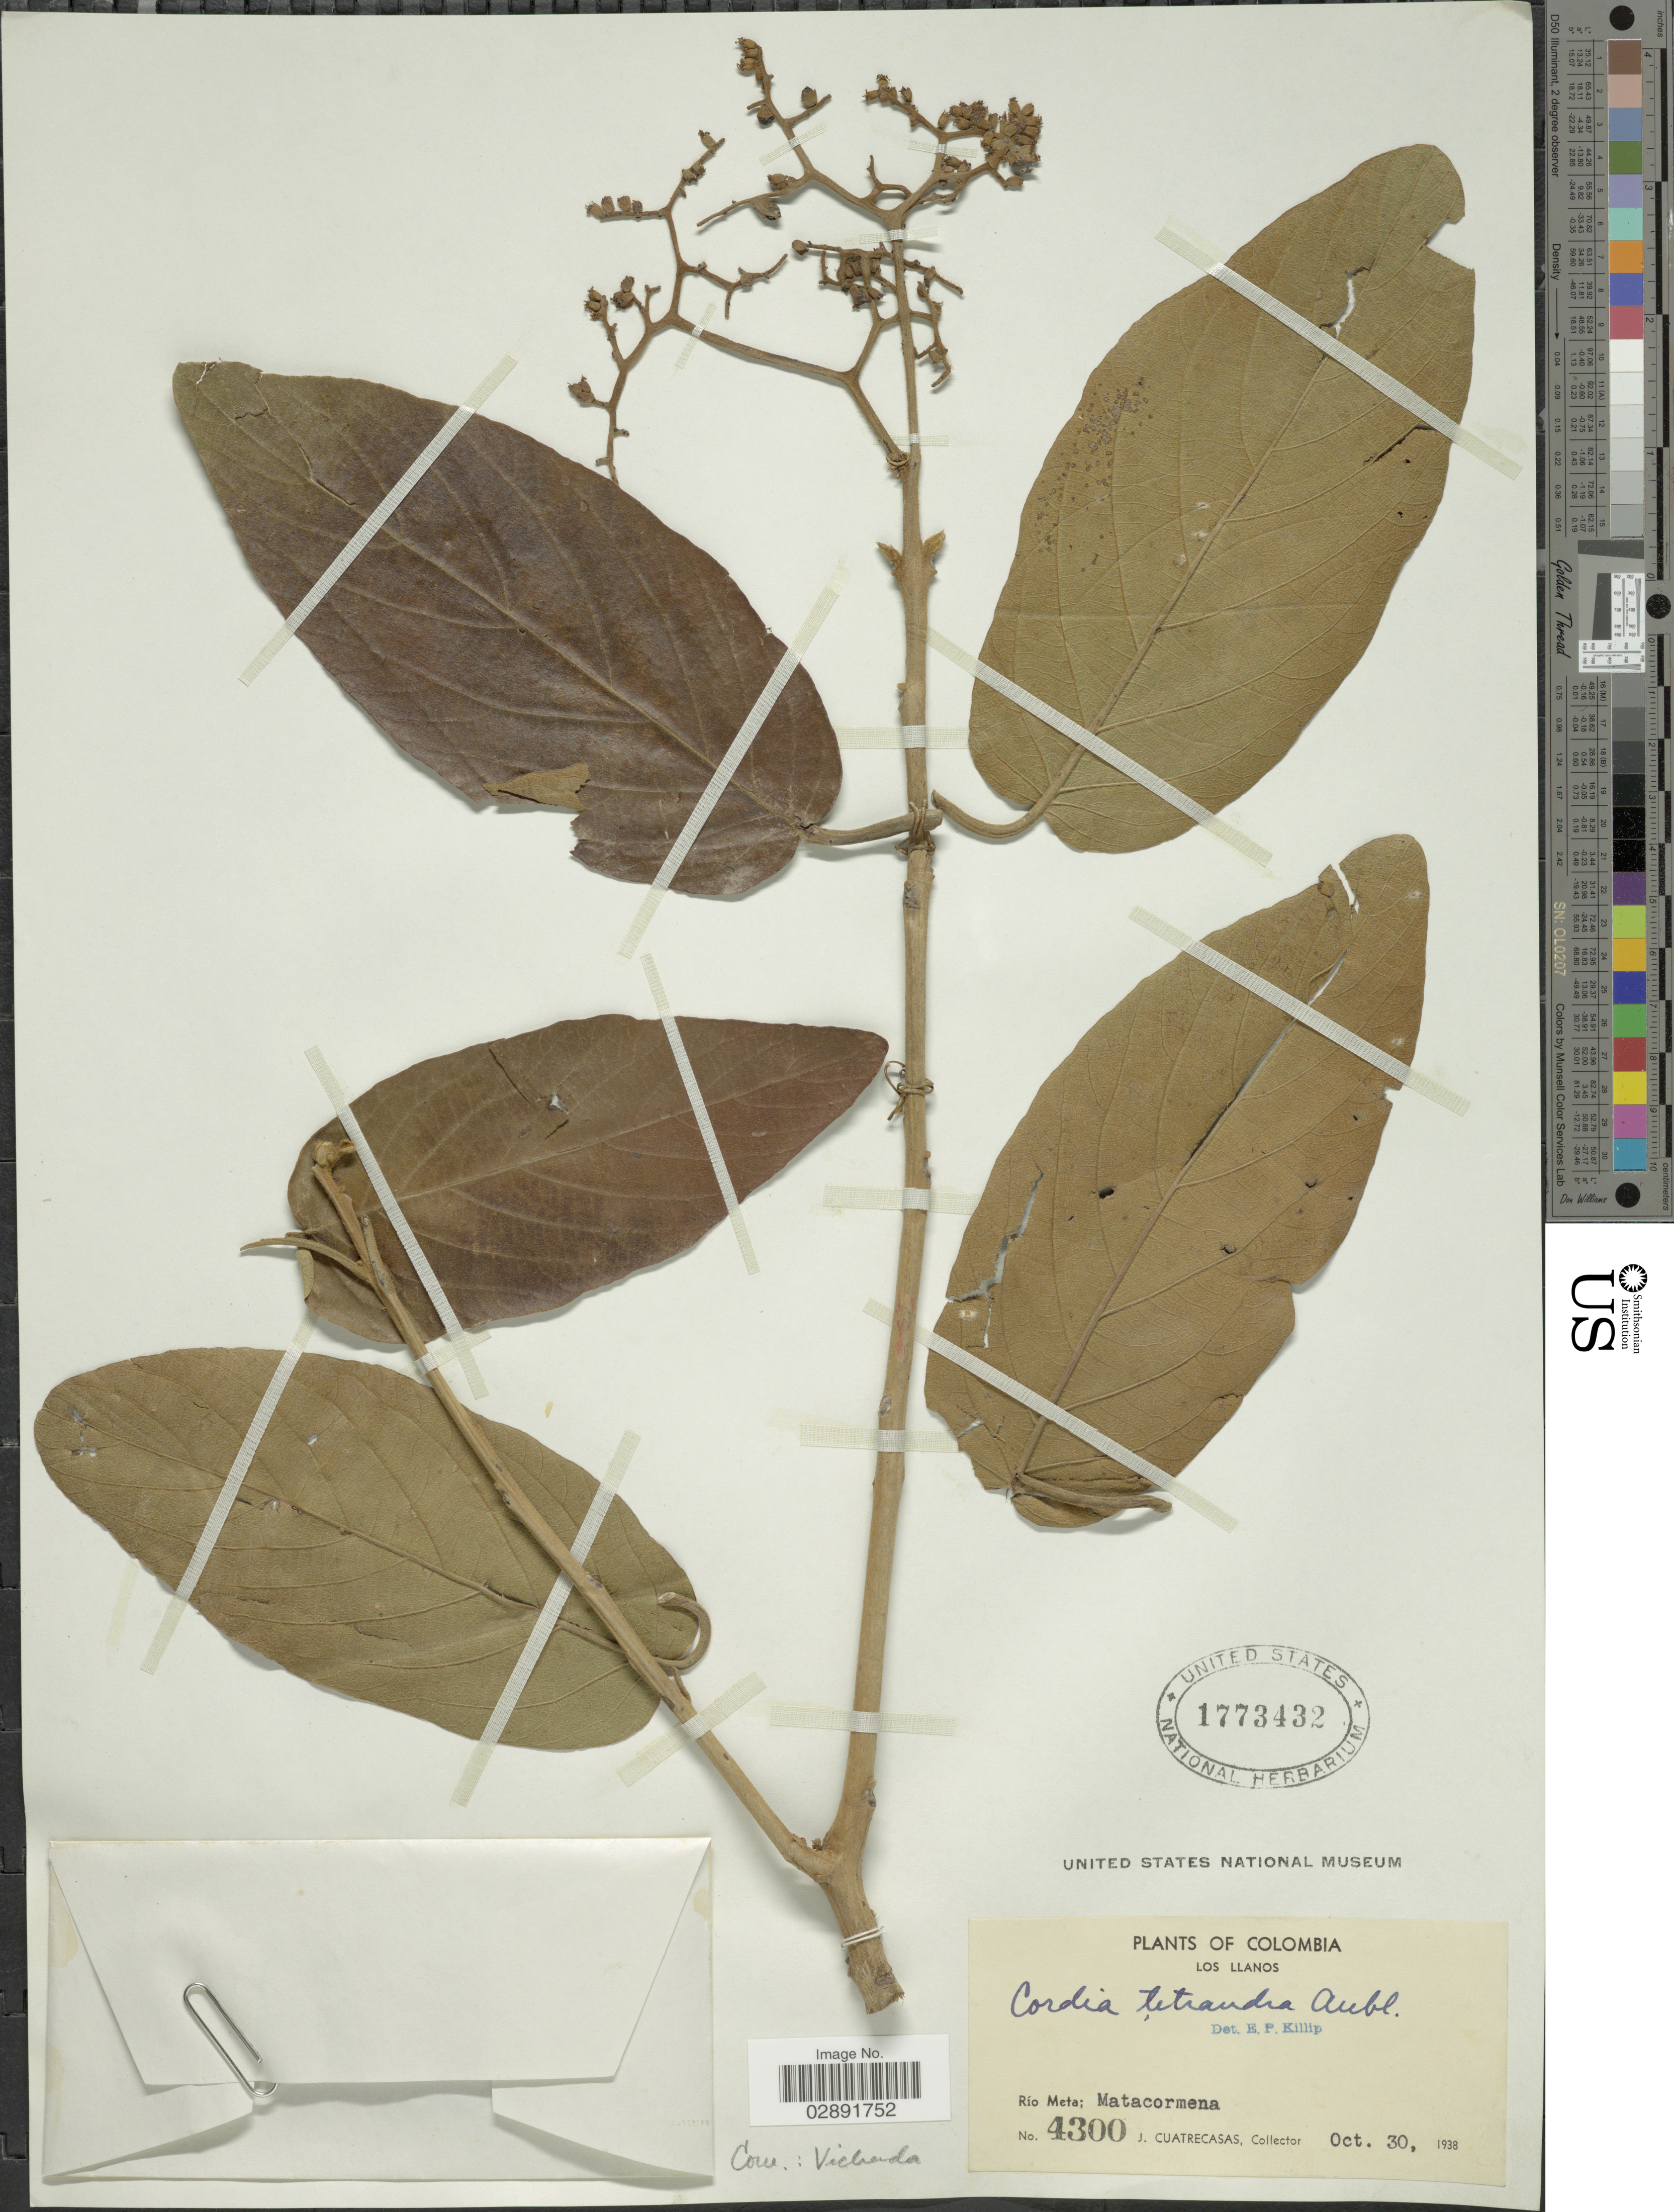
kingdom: Plantae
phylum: Tracheophyta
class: Magnoliopsida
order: Boraginales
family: Cordiaceae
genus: Cordia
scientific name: Cordia tetrandra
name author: Aubl.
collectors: J. Cuatrecasas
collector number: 4300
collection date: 1938-10-30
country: Colombia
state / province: Vichada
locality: Los Llanos, Río Meta; Matacormena. Com.: Vichada.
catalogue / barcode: US 1773432